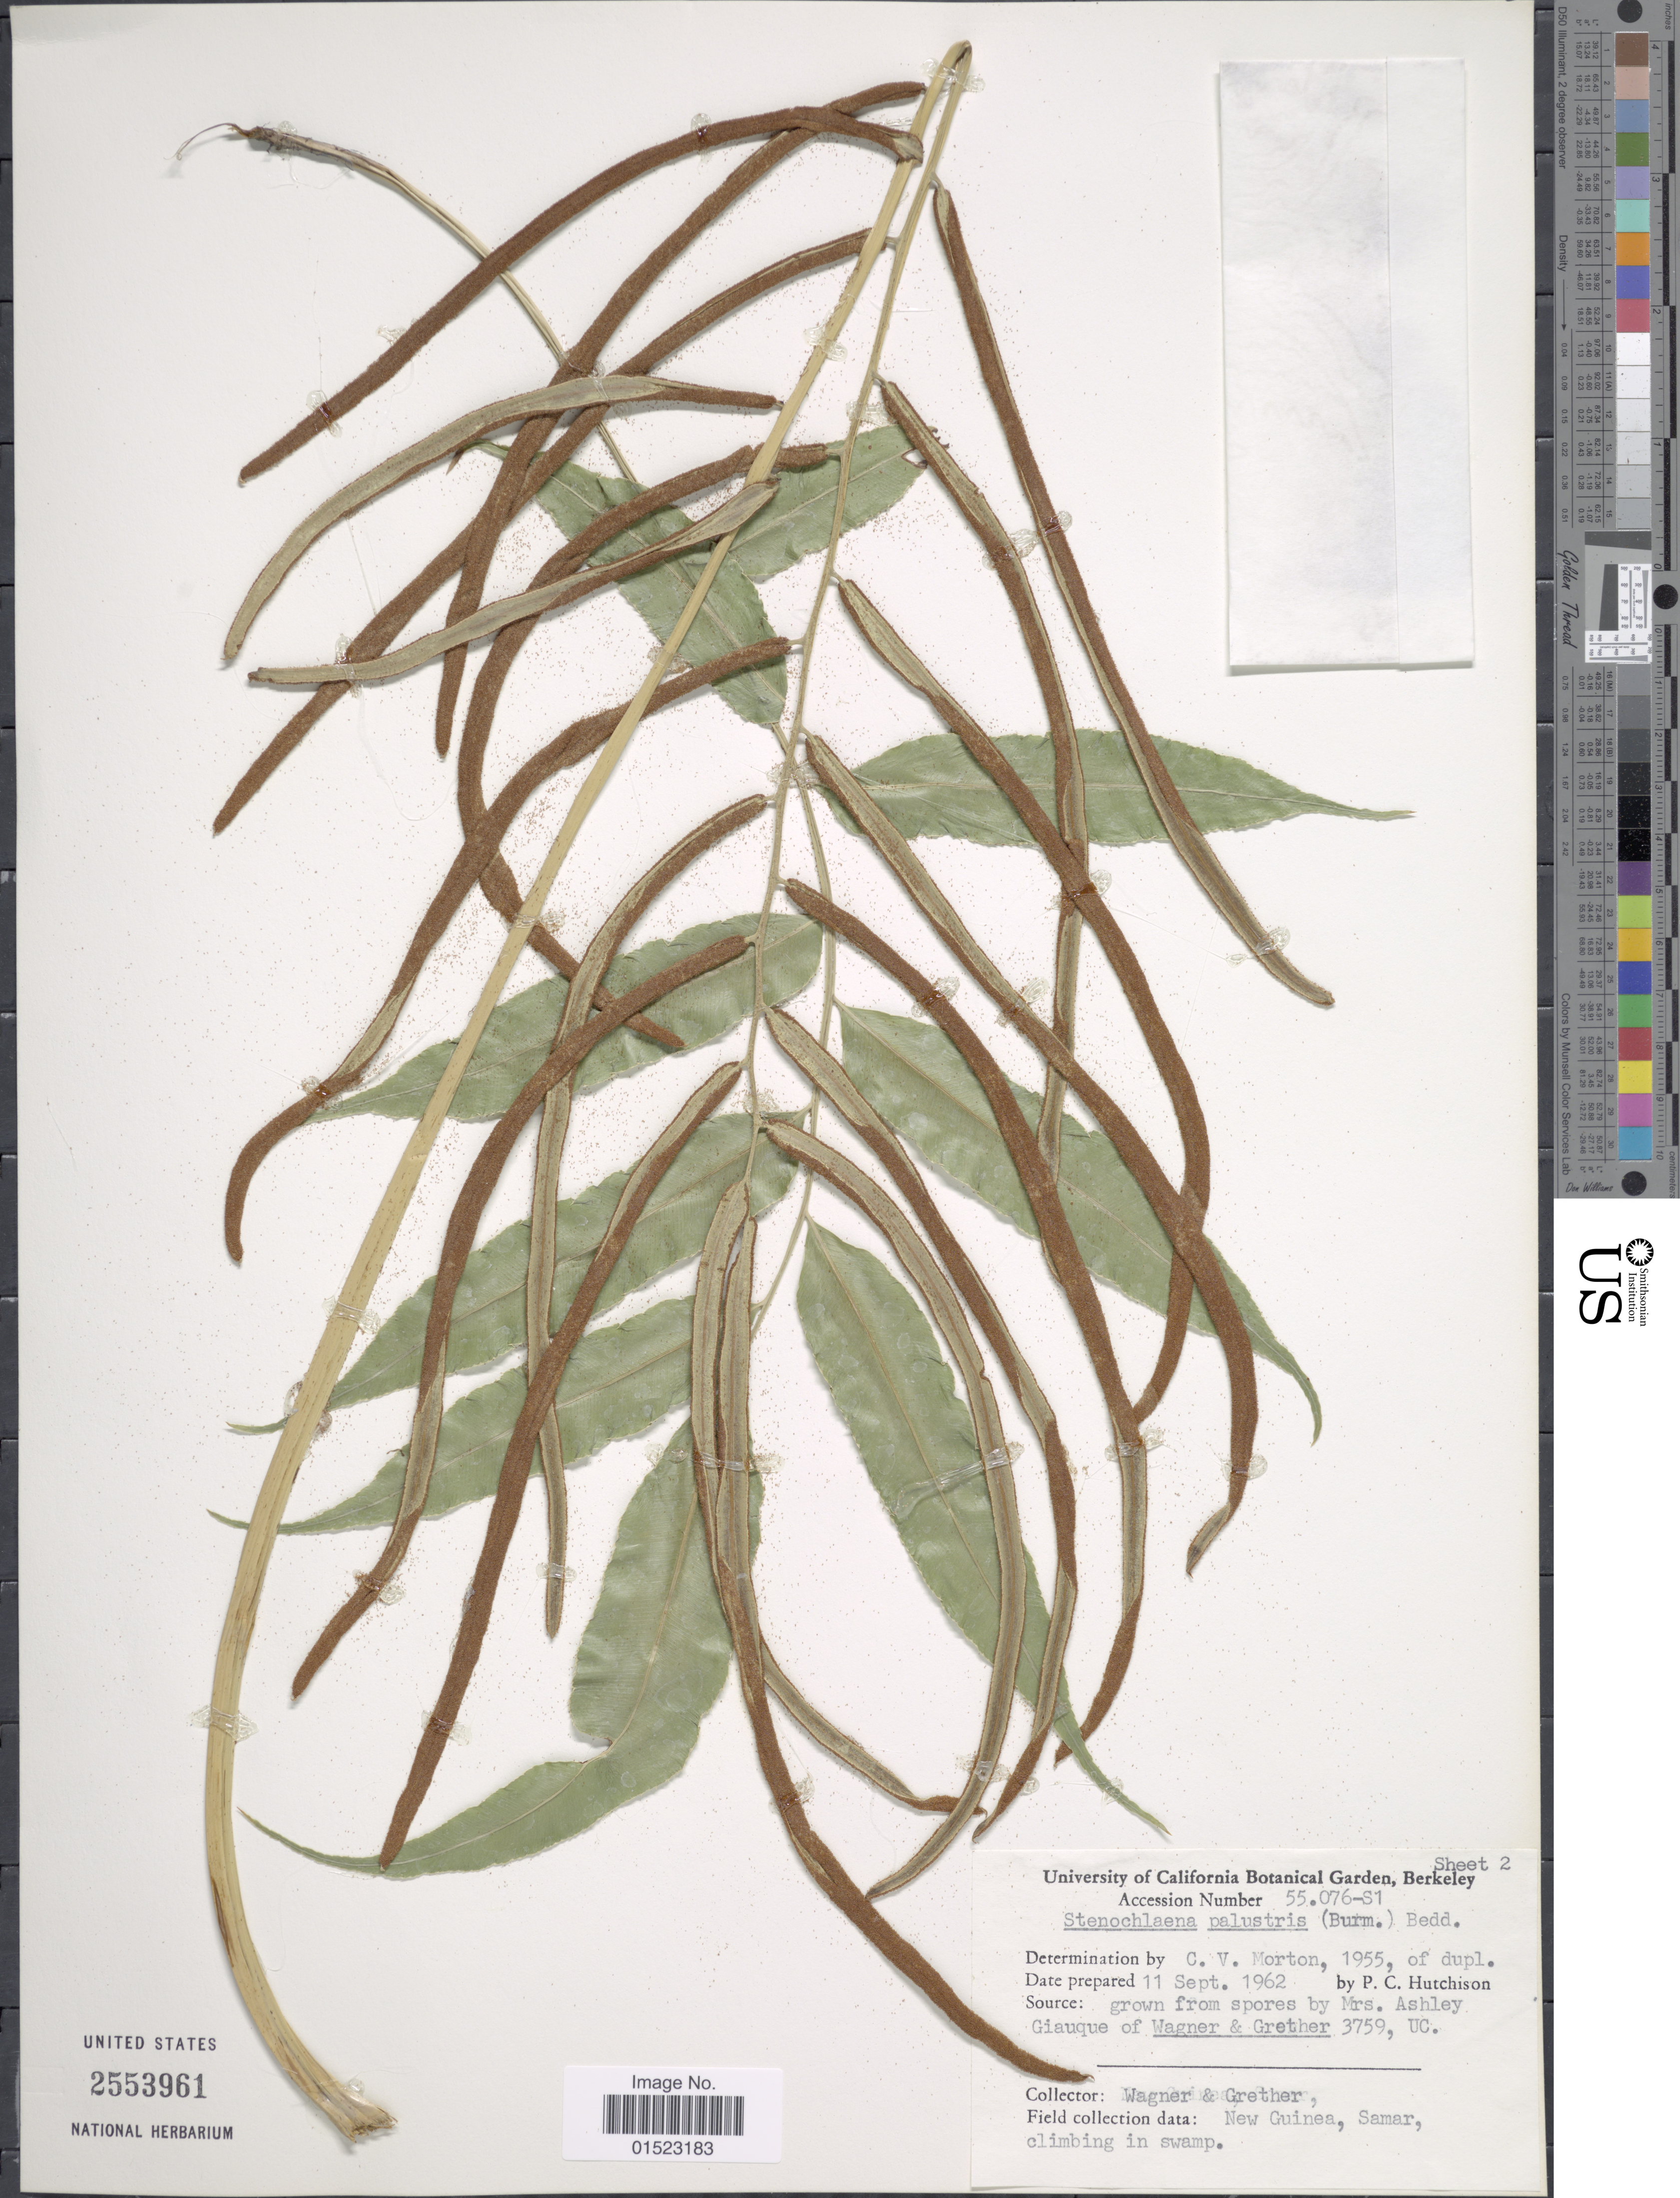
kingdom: Plantae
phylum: Tracheophyta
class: Polypodiopsida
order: Polypodiales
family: Blechnaceae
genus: Stenochlaena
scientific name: Stenochlaena milnei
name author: Underw.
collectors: -- Wagner & -. Grether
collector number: Accession 55076-S1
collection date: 1962-09-11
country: United States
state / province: California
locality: Grown rfom spores by Mrs. Ashley Giauque of Wagner & Grether 3759, UC., Field collection data : New Guinea, Samar, climbing in swamp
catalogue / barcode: US 2553961